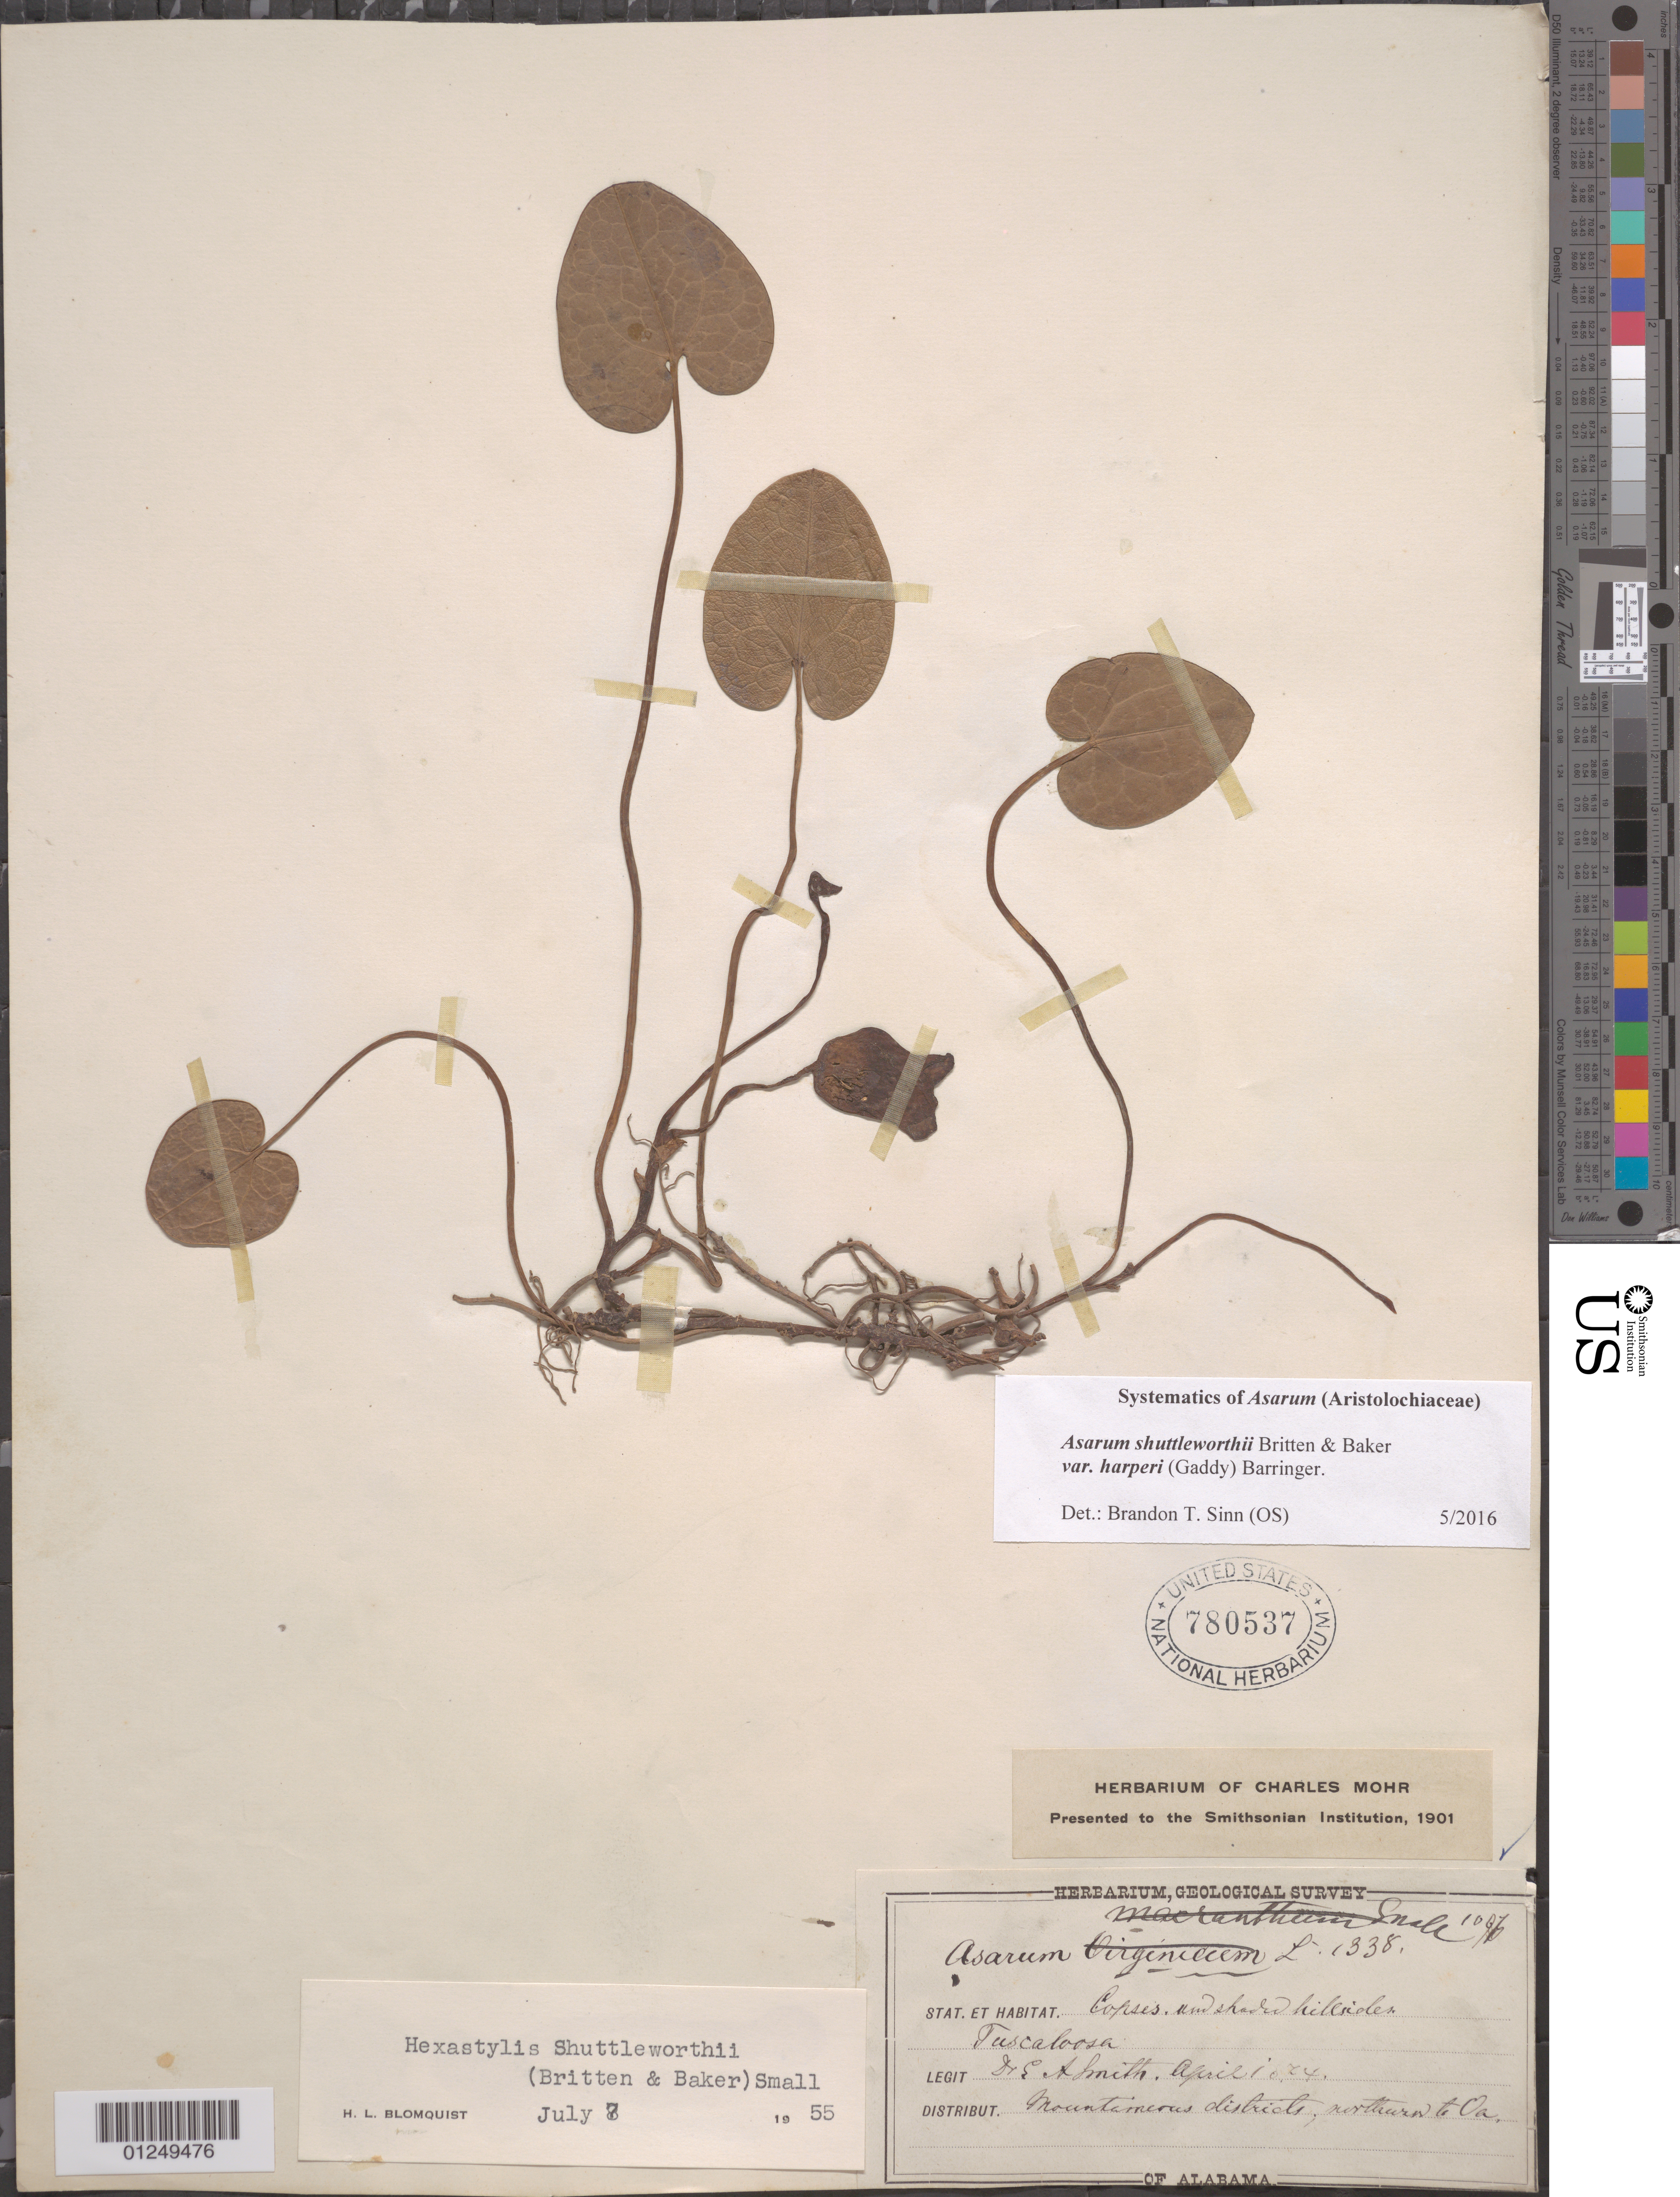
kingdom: Plantae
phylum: Tracheophyta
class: Magnoliopsida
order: Piperales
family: Aristolochiaceae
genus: Hexastylis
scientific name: Hexastylis harperi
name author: (Gaddy) B.R. Keener & L.J. Davenp.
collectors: E. A. Smith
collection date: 1874-04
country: United States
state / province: Alabama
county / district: Tuscaloosa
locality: Tuscaloosa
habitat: Copses and shaded hillsides.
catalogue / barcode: US 780537